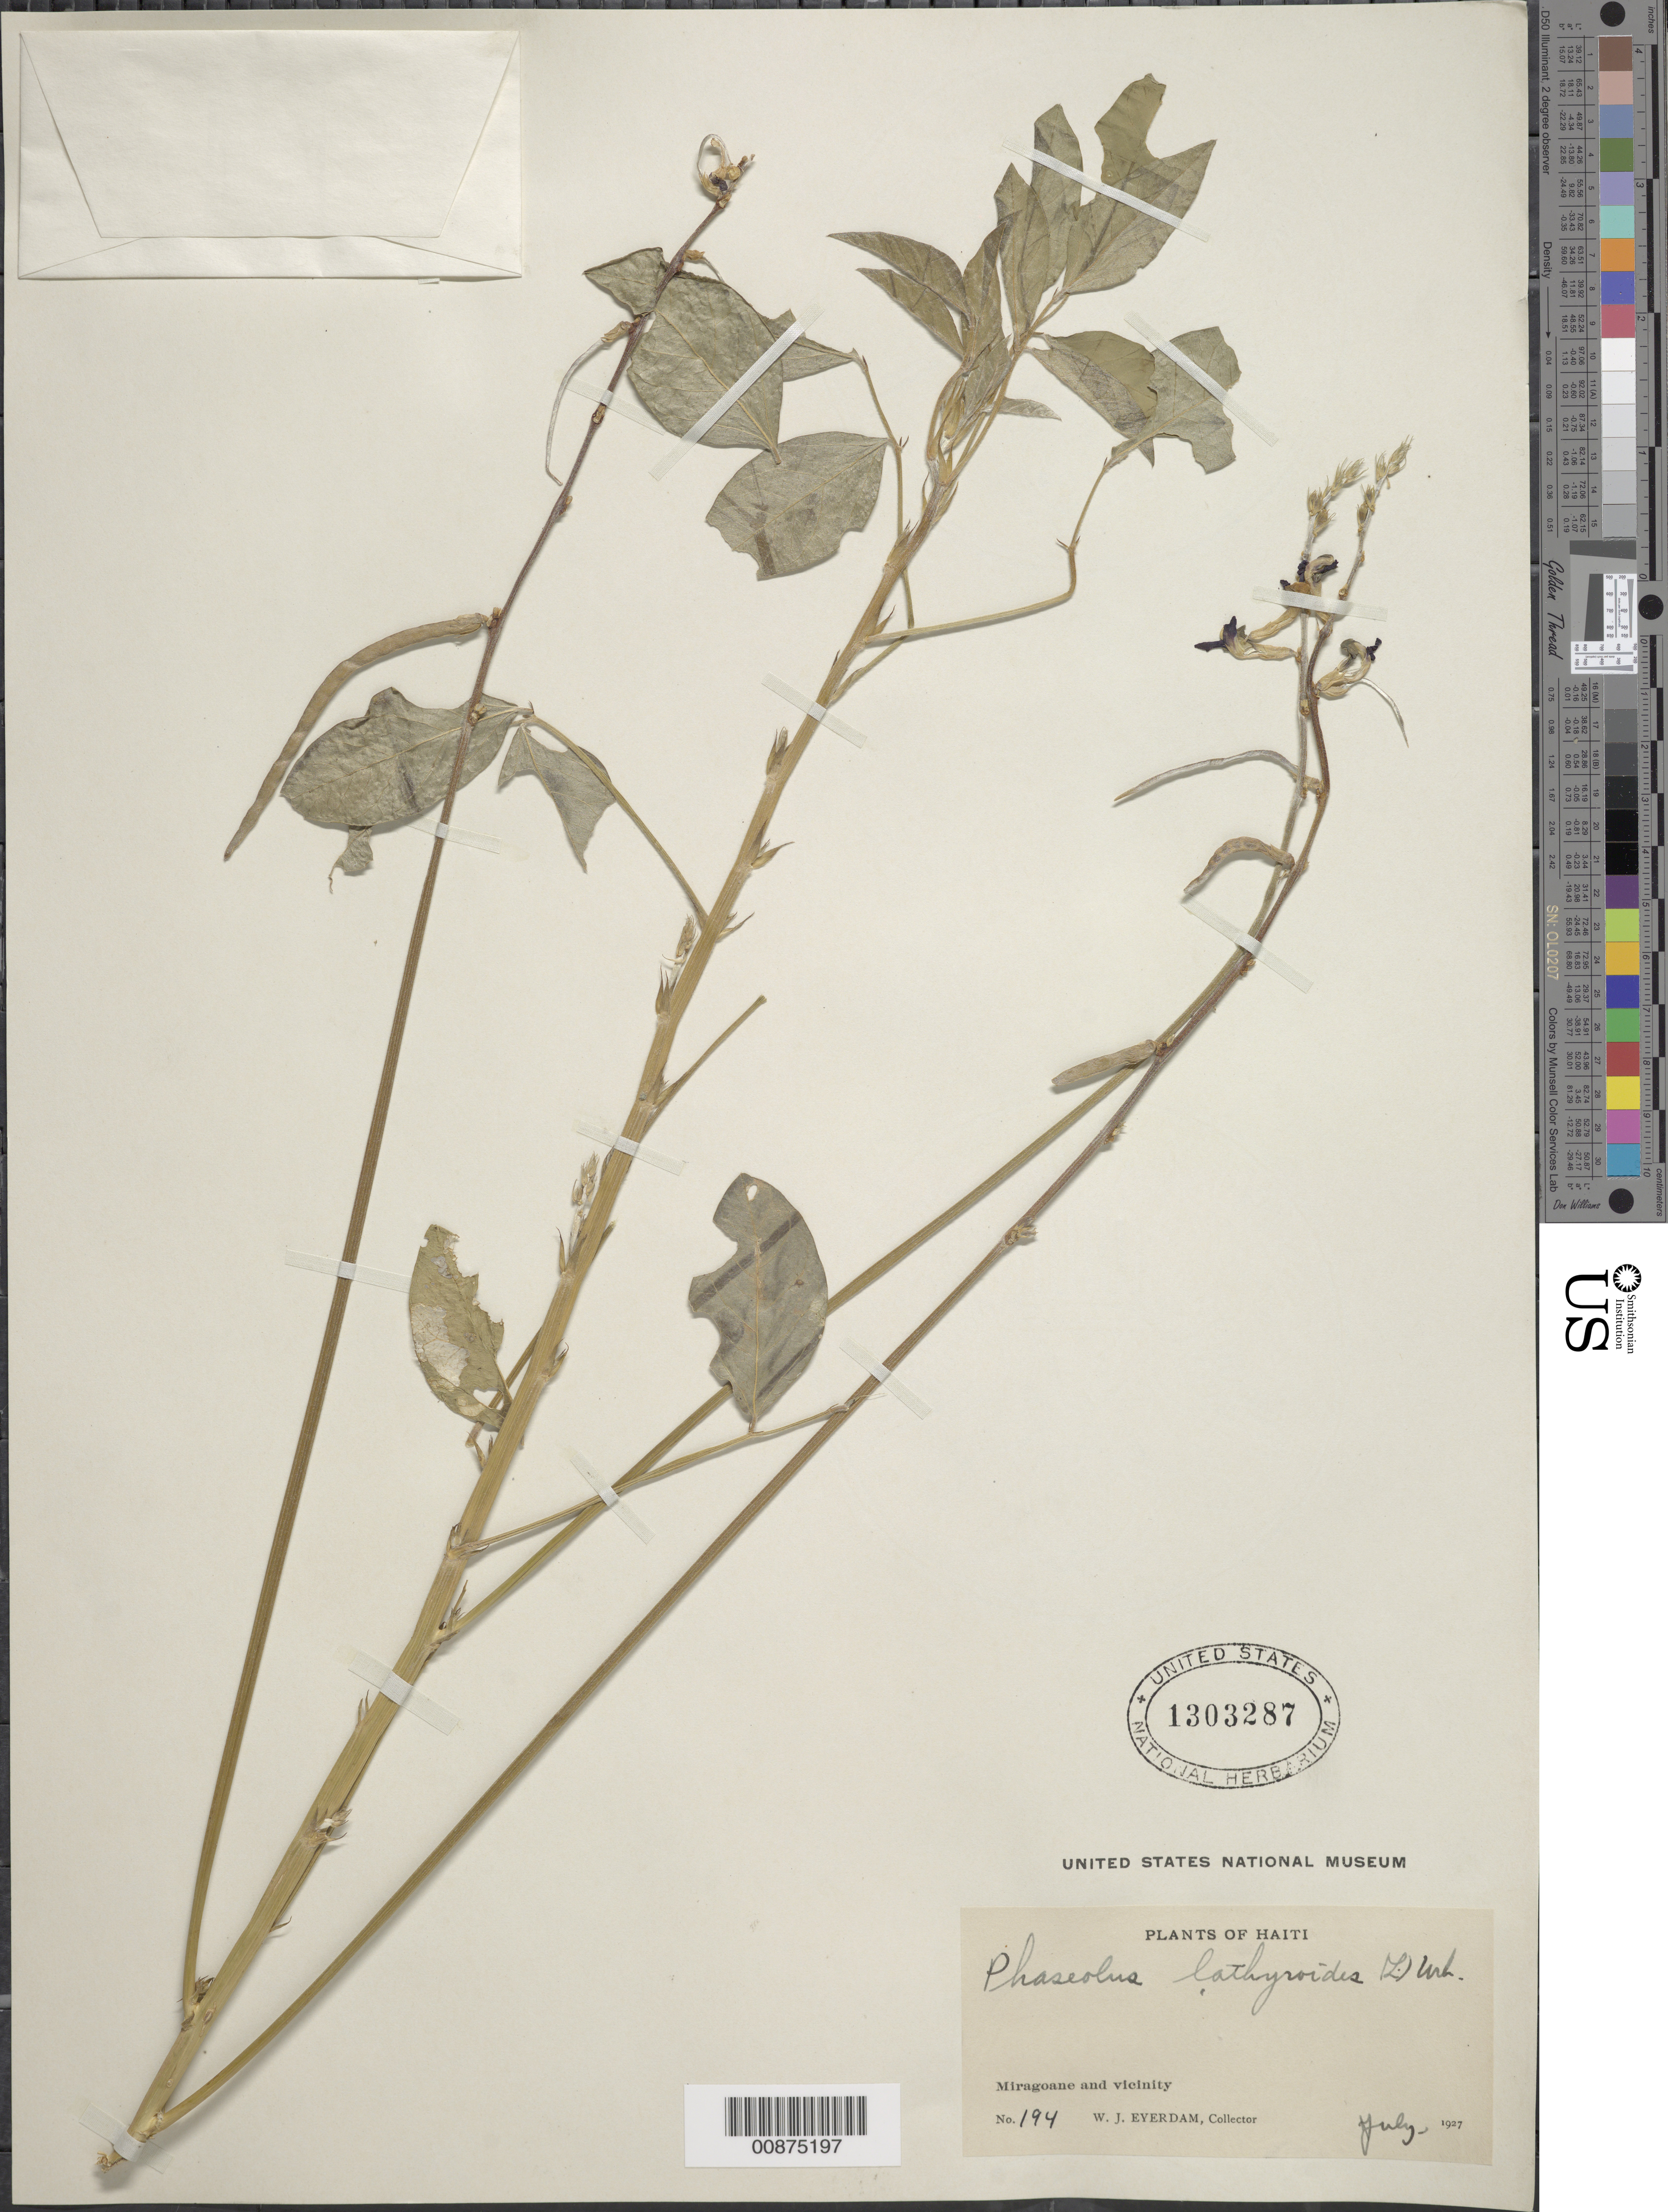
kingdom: Plantae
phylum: Tracheophyta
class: Magnoliopsida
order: Fabales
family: Fabaceae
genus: Macroptilium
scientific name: Macroptilium lathyroides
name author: (L.) Urb.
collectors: W. J. Eyerdam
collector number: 194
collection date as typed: Jul 1927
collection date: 1927-07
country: Haiti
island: Hispaniola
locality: Miragoane and vicinity.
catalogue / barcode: US 1303287